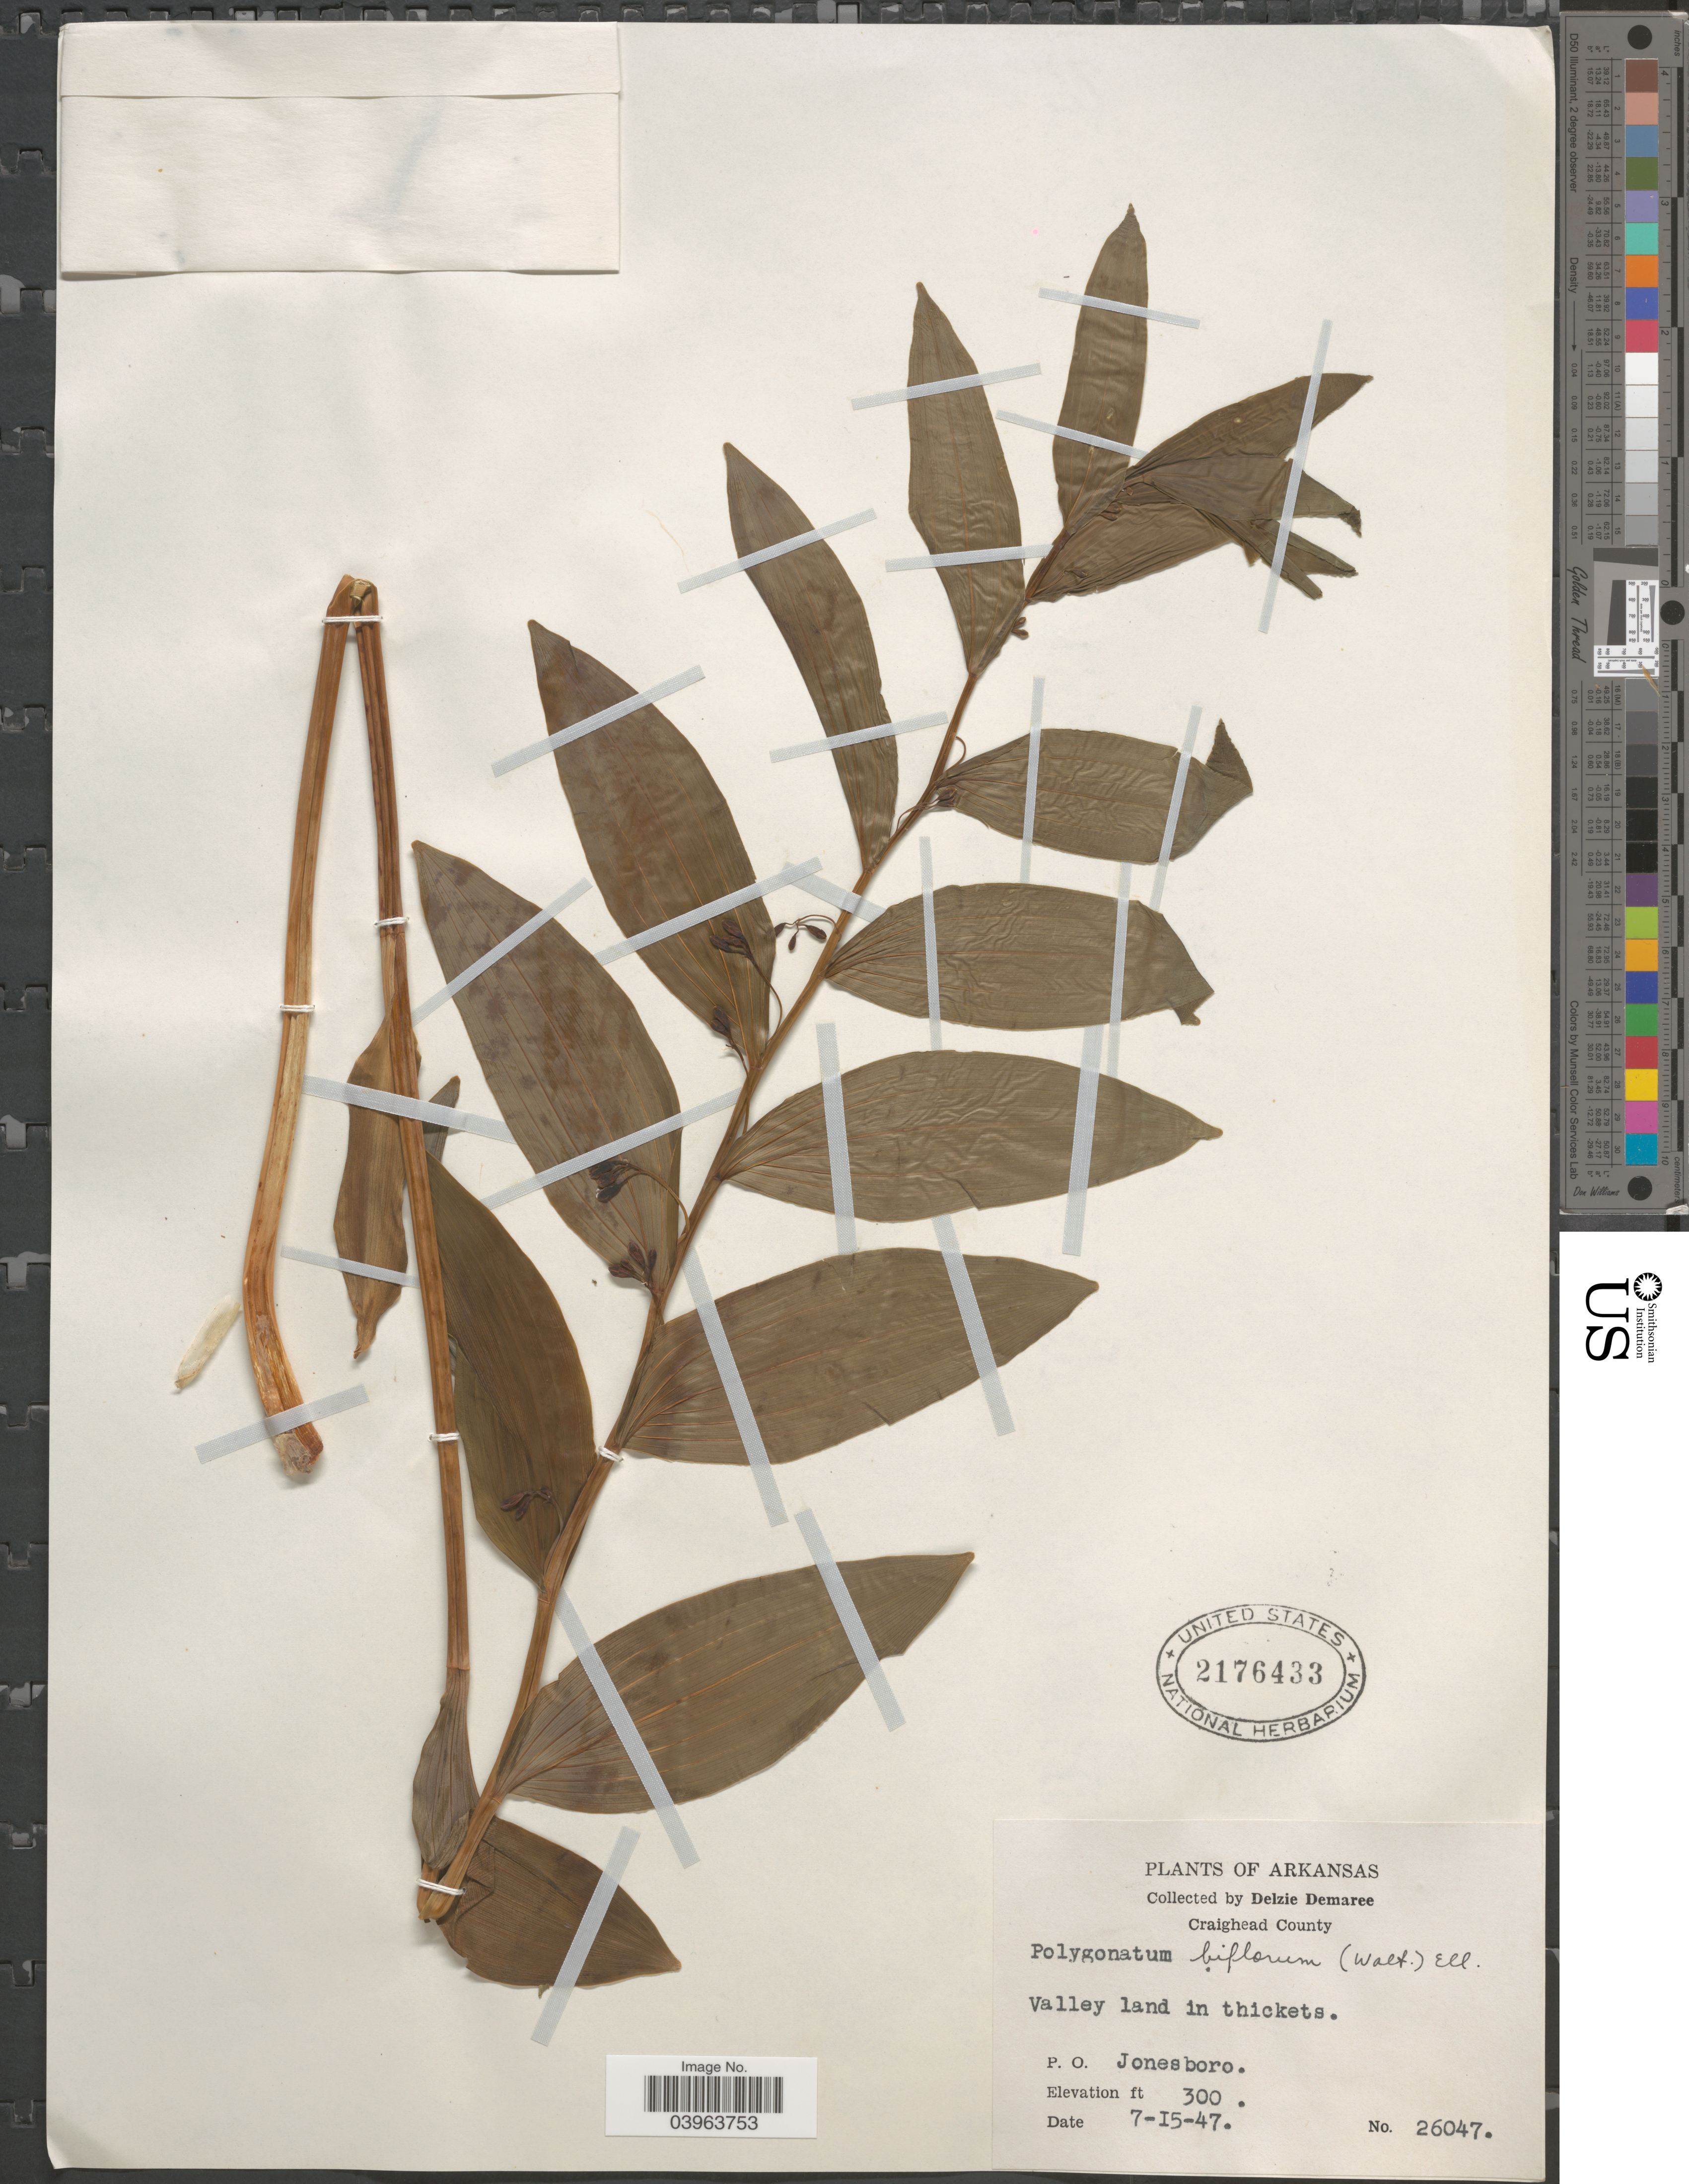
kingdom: Plantae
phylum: Tracheophyta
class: Liliopsida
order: Asparagales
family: Asparagaceae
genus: Polygonatum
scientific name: Polygonatum biflorum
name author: (Walter) Elliott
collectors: D. Demaree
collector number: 26047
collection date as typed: Transcribed d/m/y: 15/7/47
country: United States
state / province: Arkansas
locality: Craighead County. Valley land in thickets. P. O. Jonesboro.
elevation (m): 91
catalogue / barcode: US 2176433